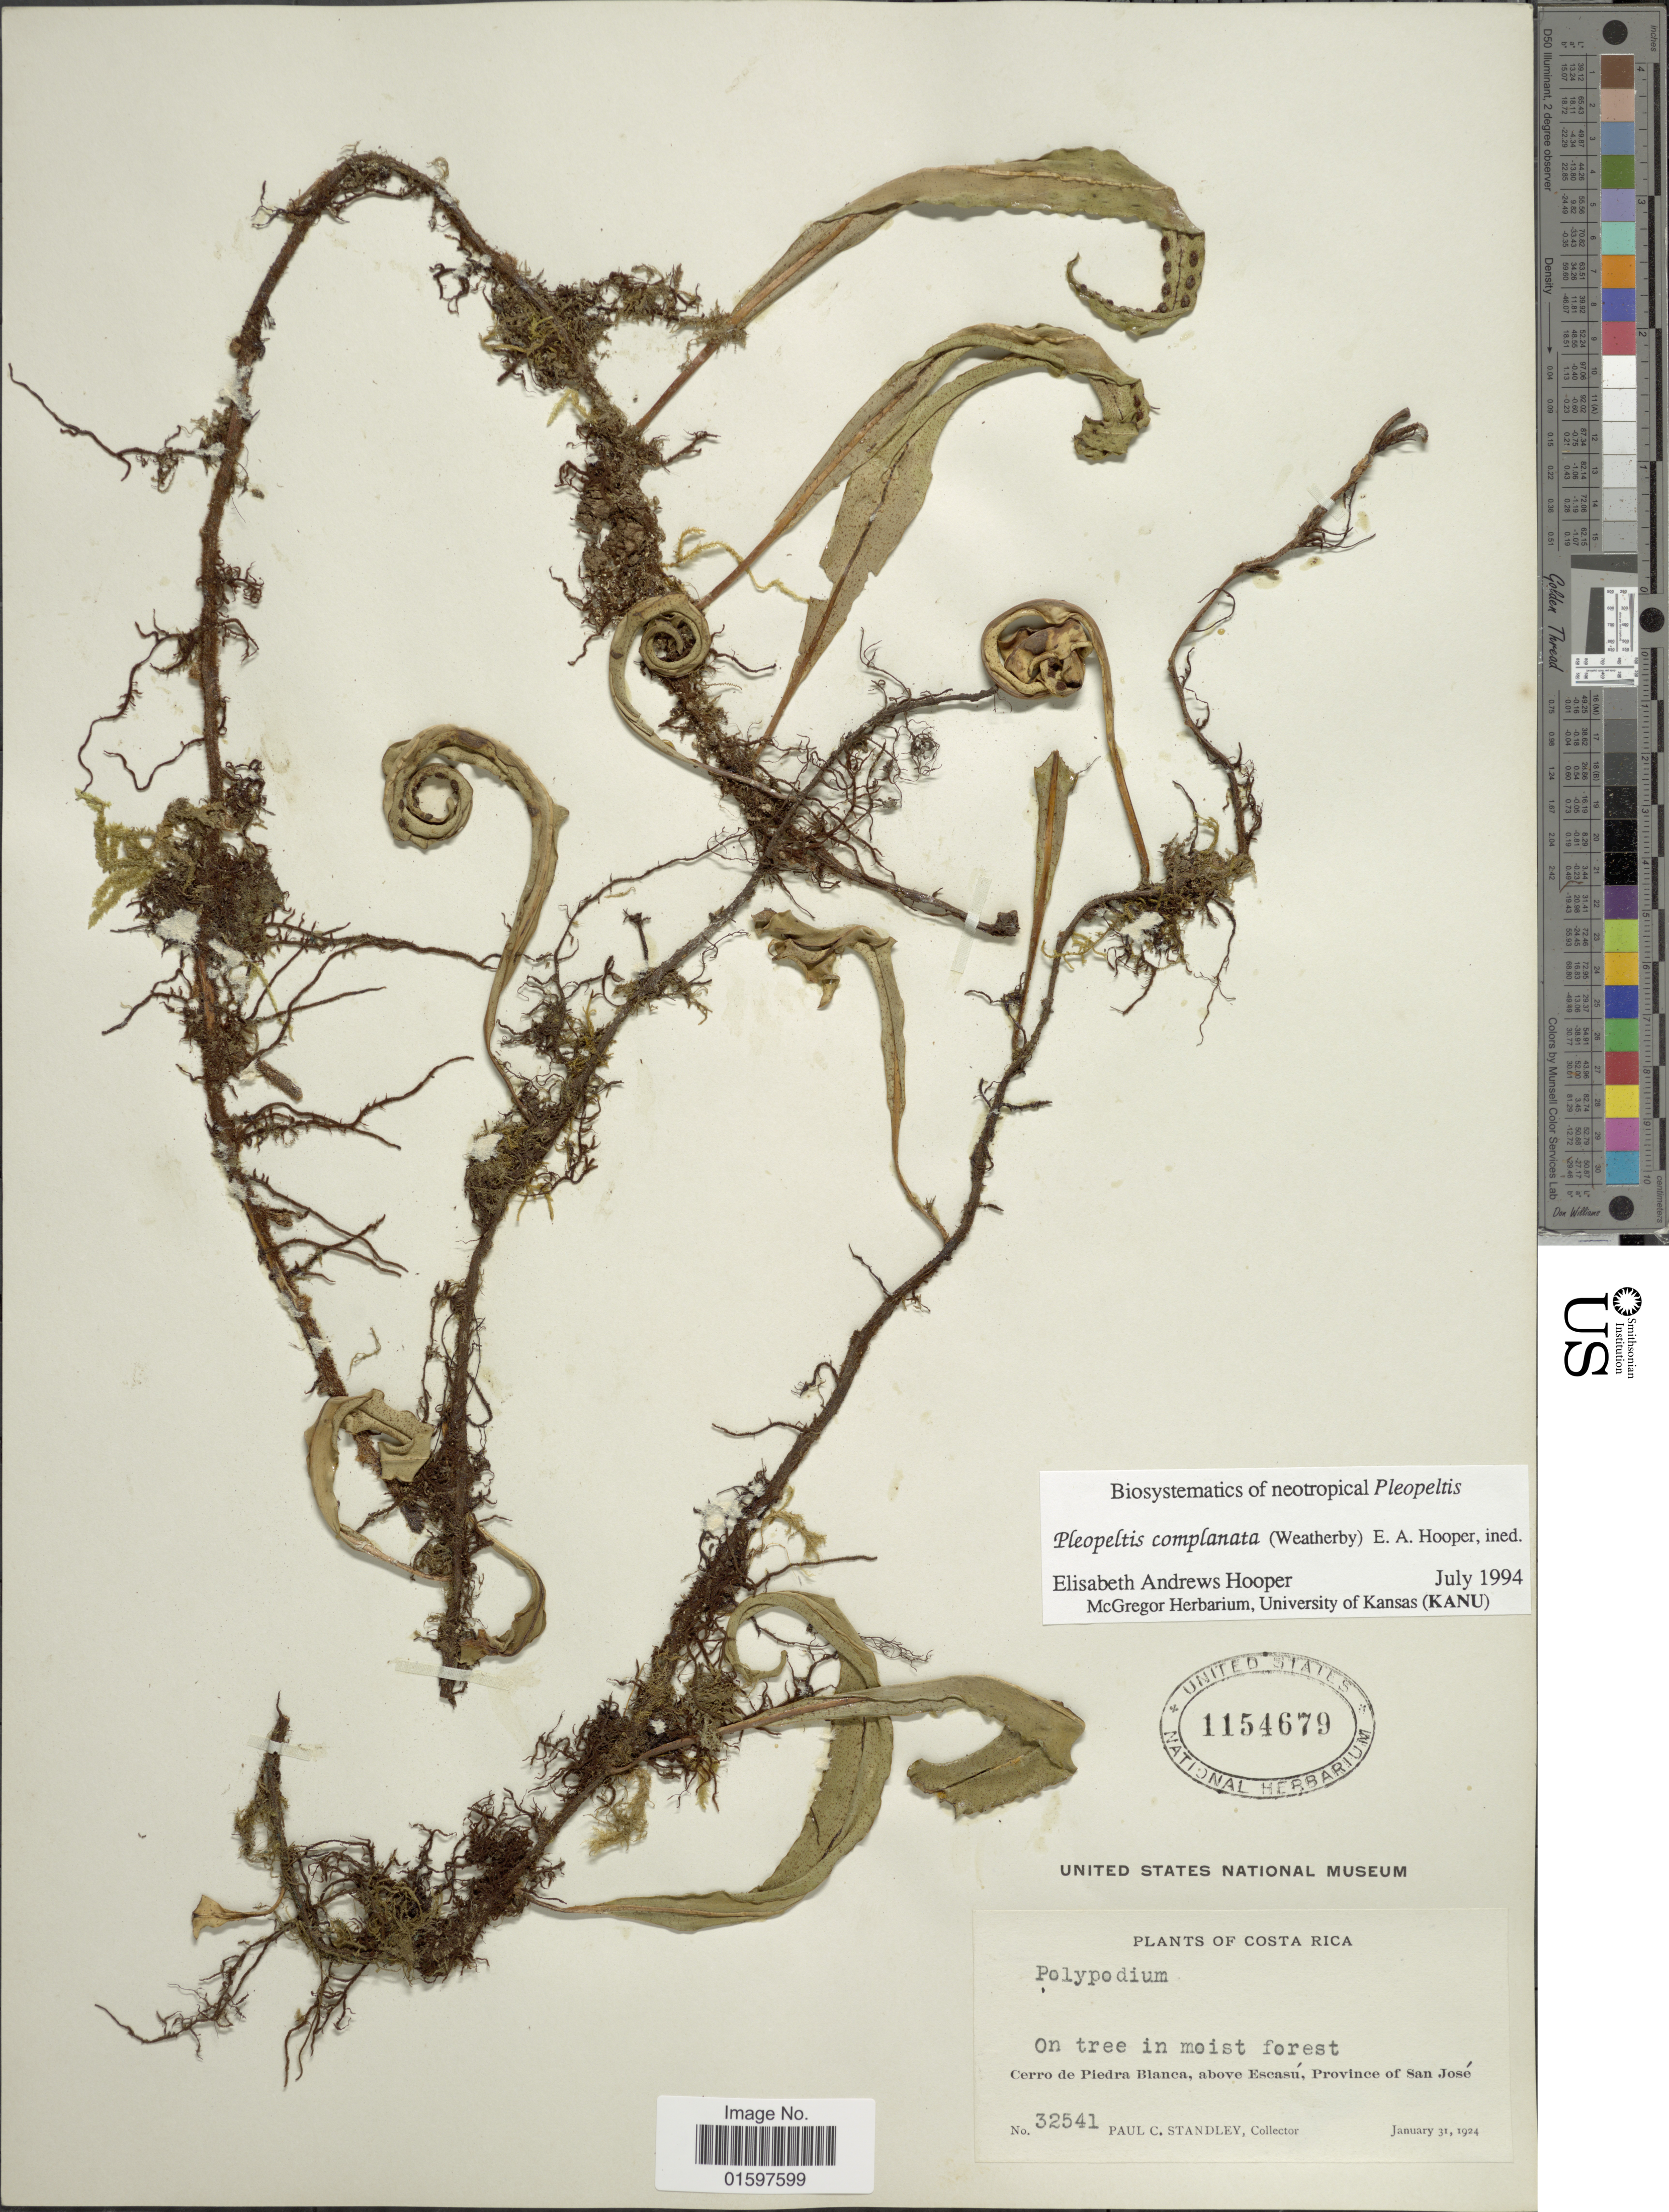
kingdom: Plantae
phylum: Tracheophyta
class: Polypodiopsida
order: Polypodiales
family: Polypodiaceae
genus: Pleopeltis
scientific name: Pleopeltis macrocarpa var. complanata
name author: (Weath.) Lellinger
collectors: P. C. Standley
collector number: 32541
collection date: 1924-01-31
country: Costa Rica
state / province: San José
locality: On tree in moist forest, Cerro de Piedra Blanca, above Escasú, Province of San José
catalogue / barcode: US 1154679